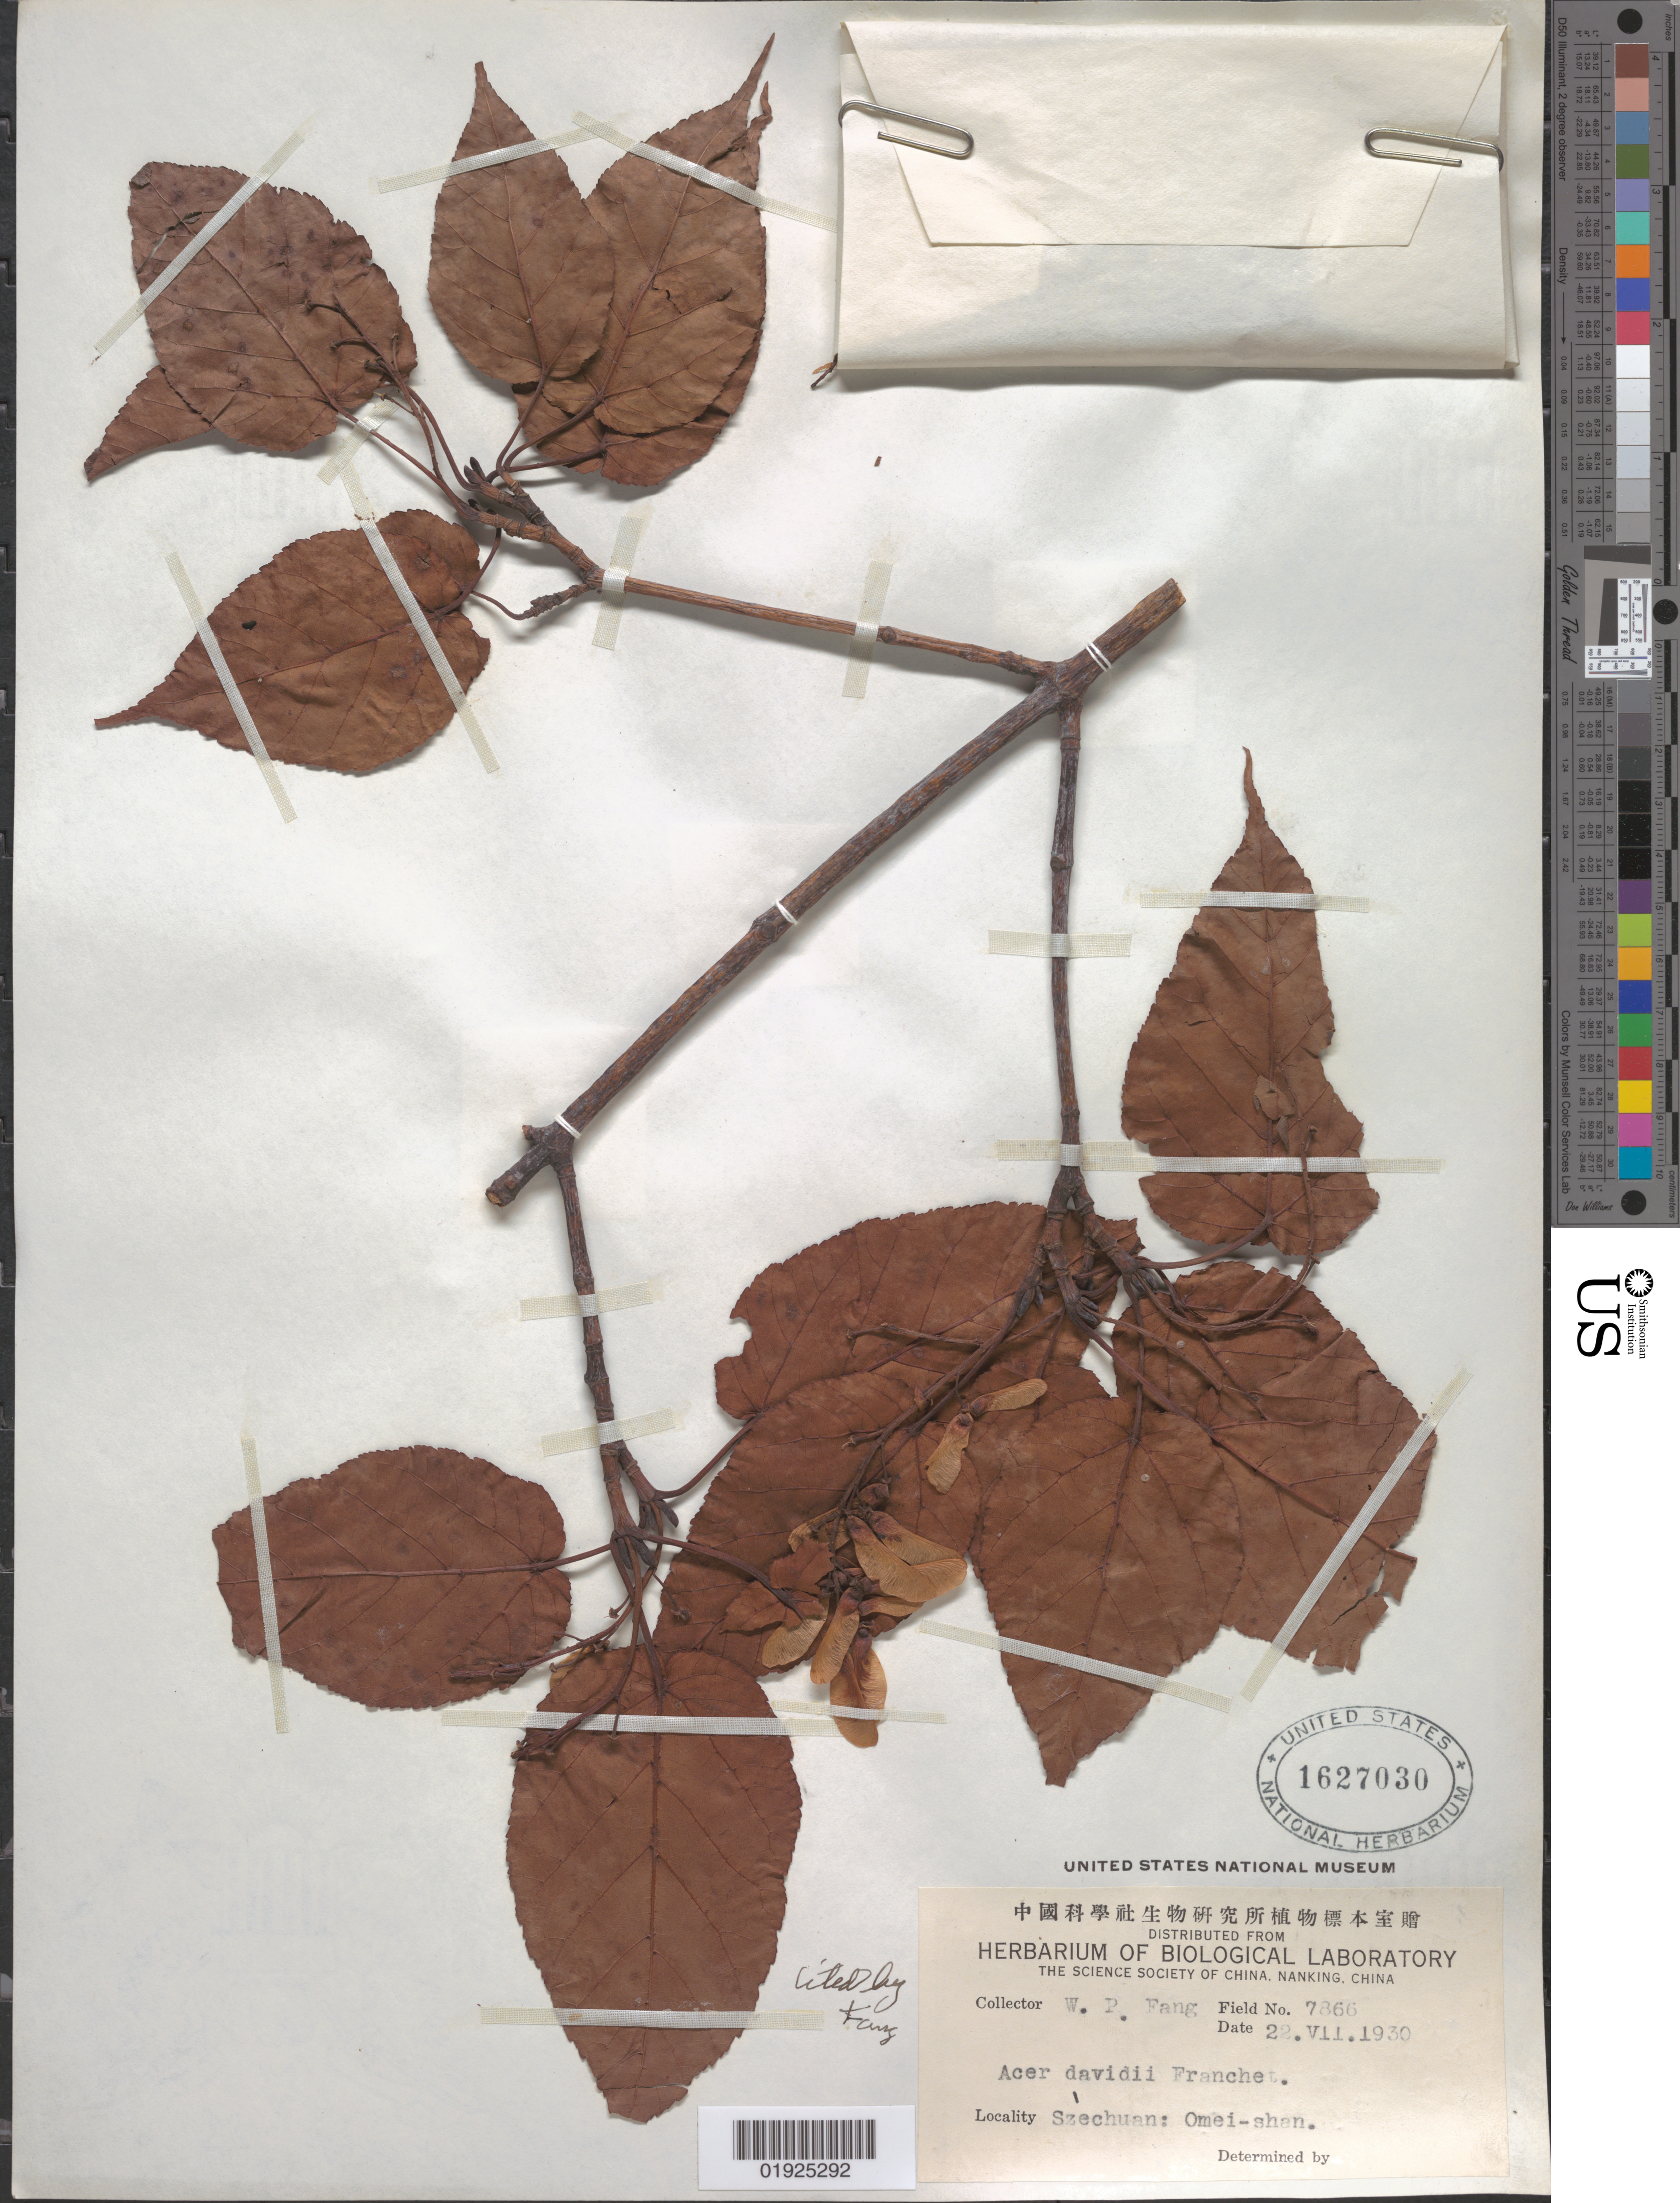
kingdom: Plantae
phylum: Tracheophyta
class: Magnoliopsida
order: Sapindales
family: Sapindaceae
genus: Acer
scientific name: Acer sikkimense subsp. davidii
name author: (Franch.) Wesm.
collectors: W. P. Fang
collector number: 7866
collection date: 1930-07-22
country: China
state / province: Sichuan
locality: Szechuan [Sichuan], Omei-shan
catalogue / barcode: US 1627030